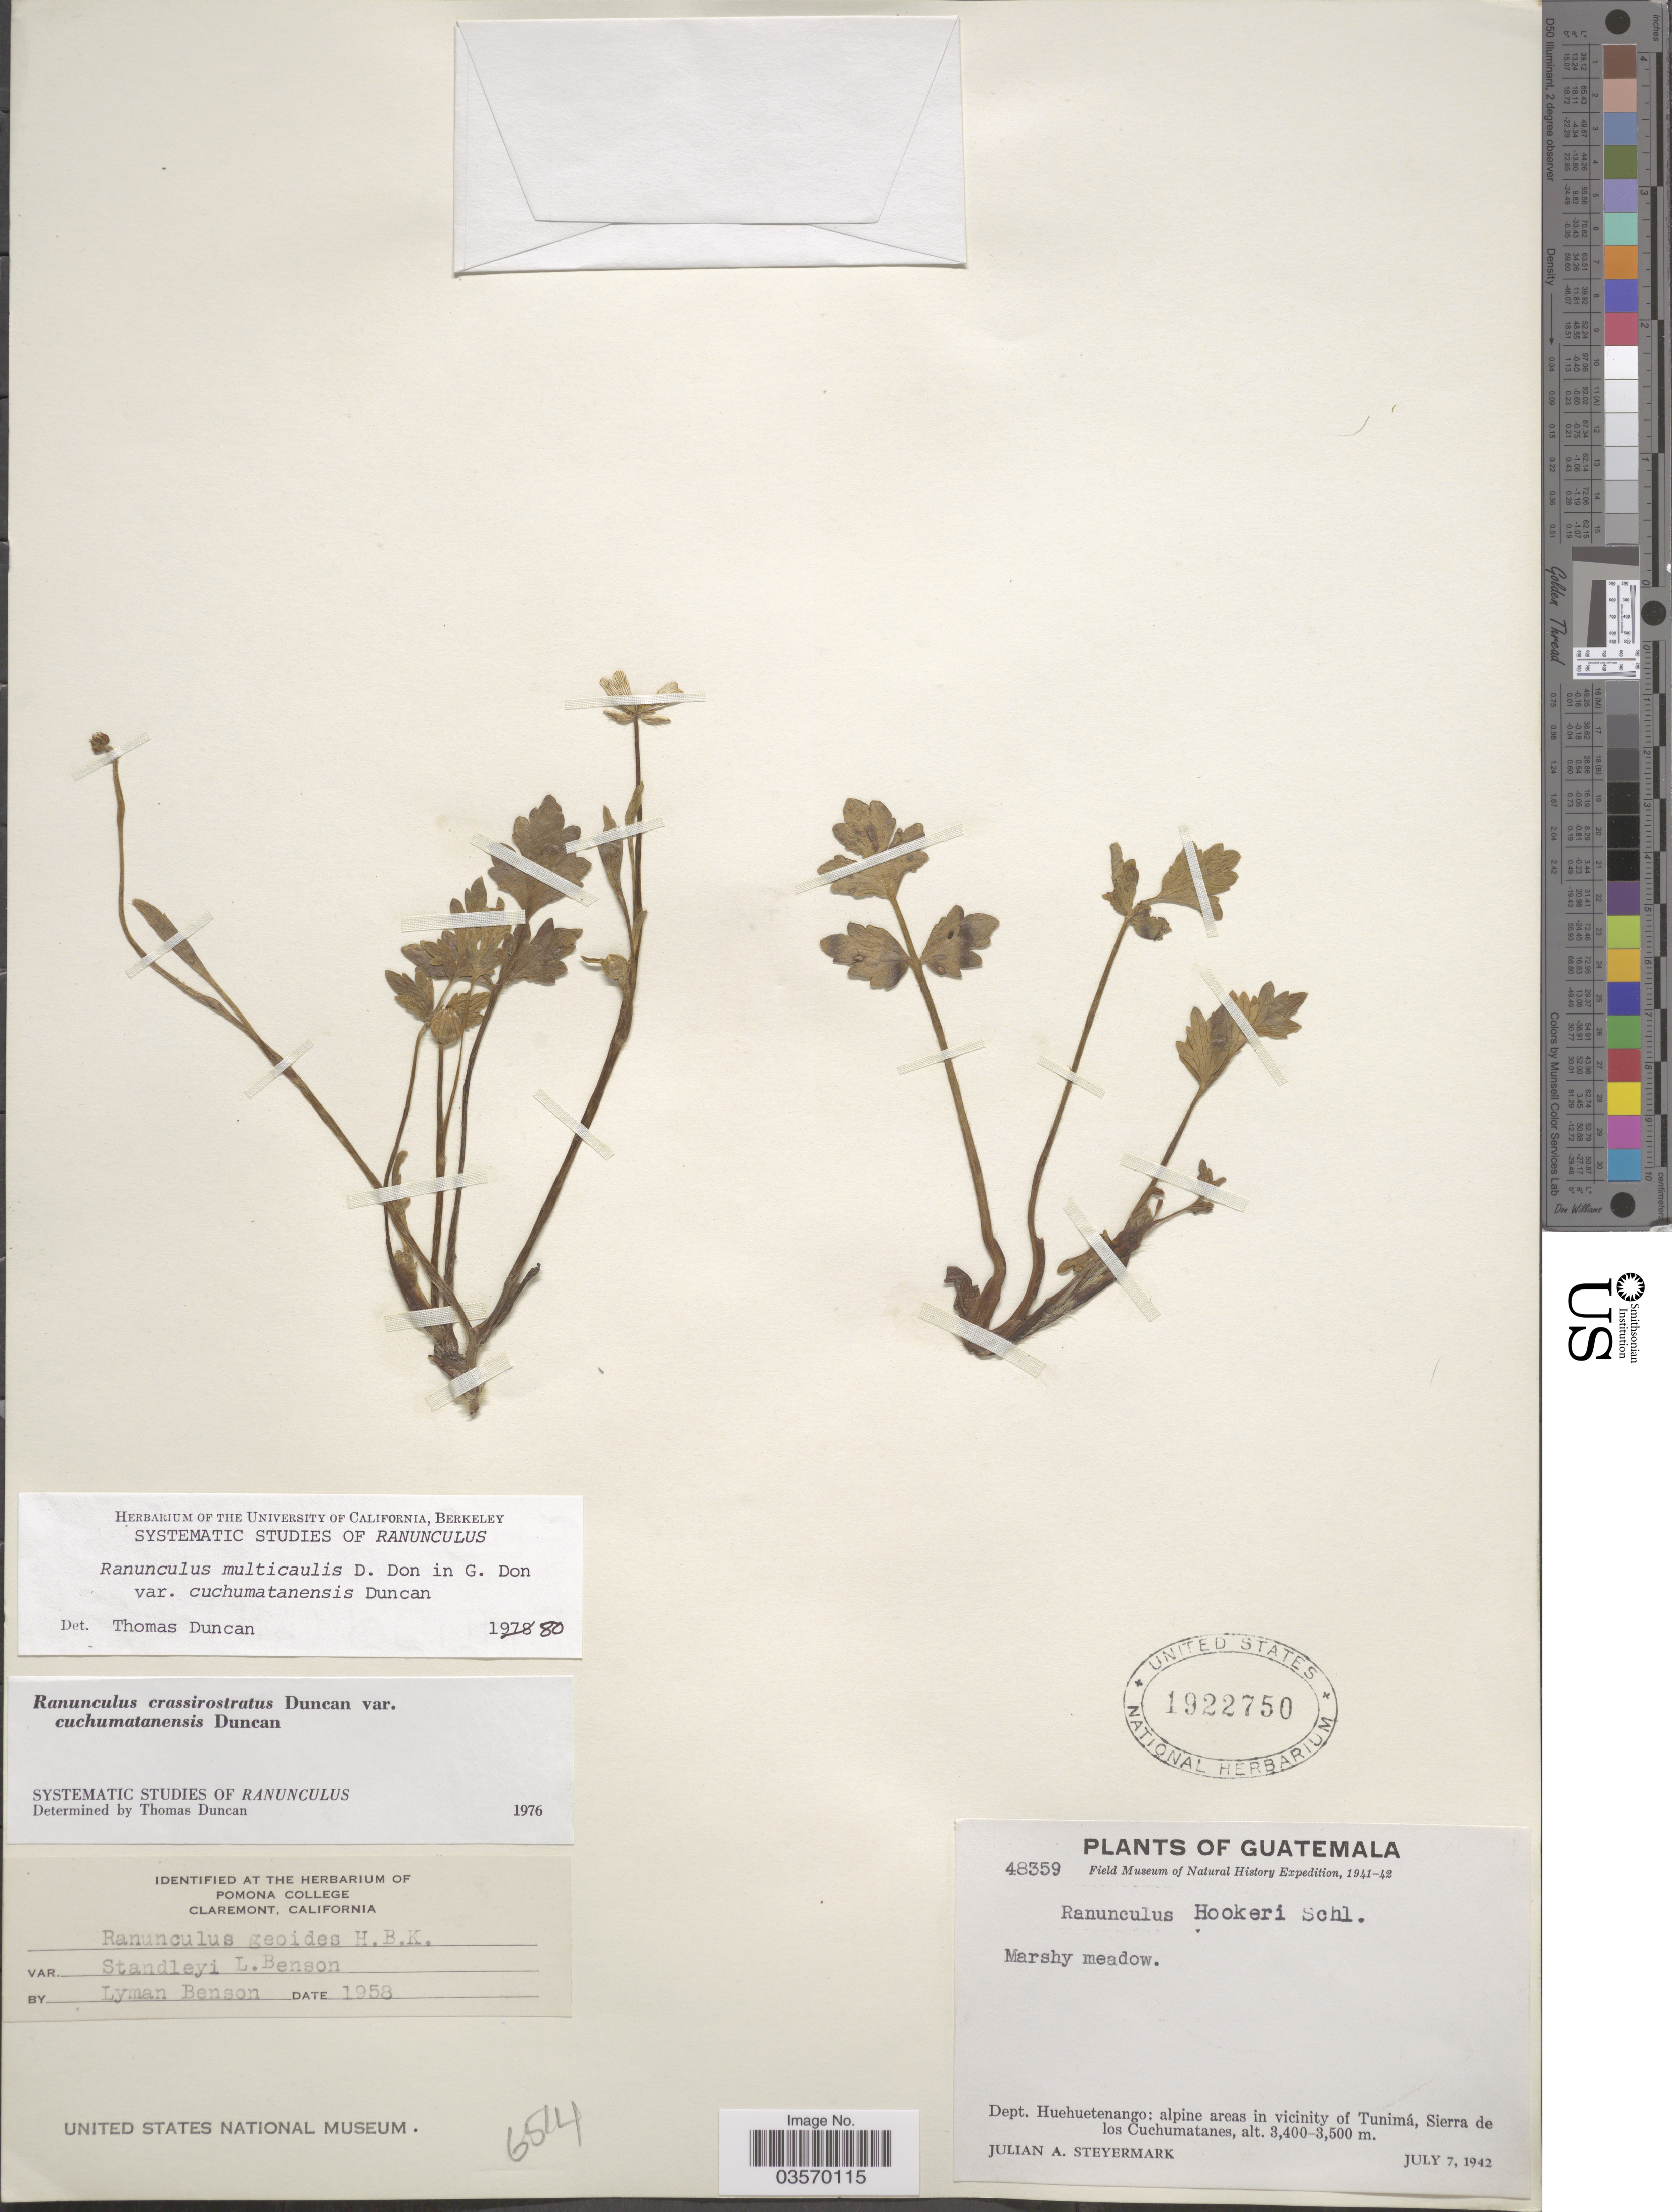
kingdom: Plantae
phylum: Tracheophyta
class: Magnoliopsida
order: Ranunculales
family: Ranunculaceae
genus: Ranunculus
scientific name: Ranunculus multicaulis var. cuchumatanensis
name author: T. Duncan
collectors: J. Steyermark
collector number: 48359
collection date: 1942-07-07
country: Guatemala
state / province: Huehuetenango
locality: Dept. Huehuetenango: alpine areas in vicinity of Tunimá, Sierra de los Cuchumatanes.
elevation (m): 3400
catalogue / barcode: US 1922750